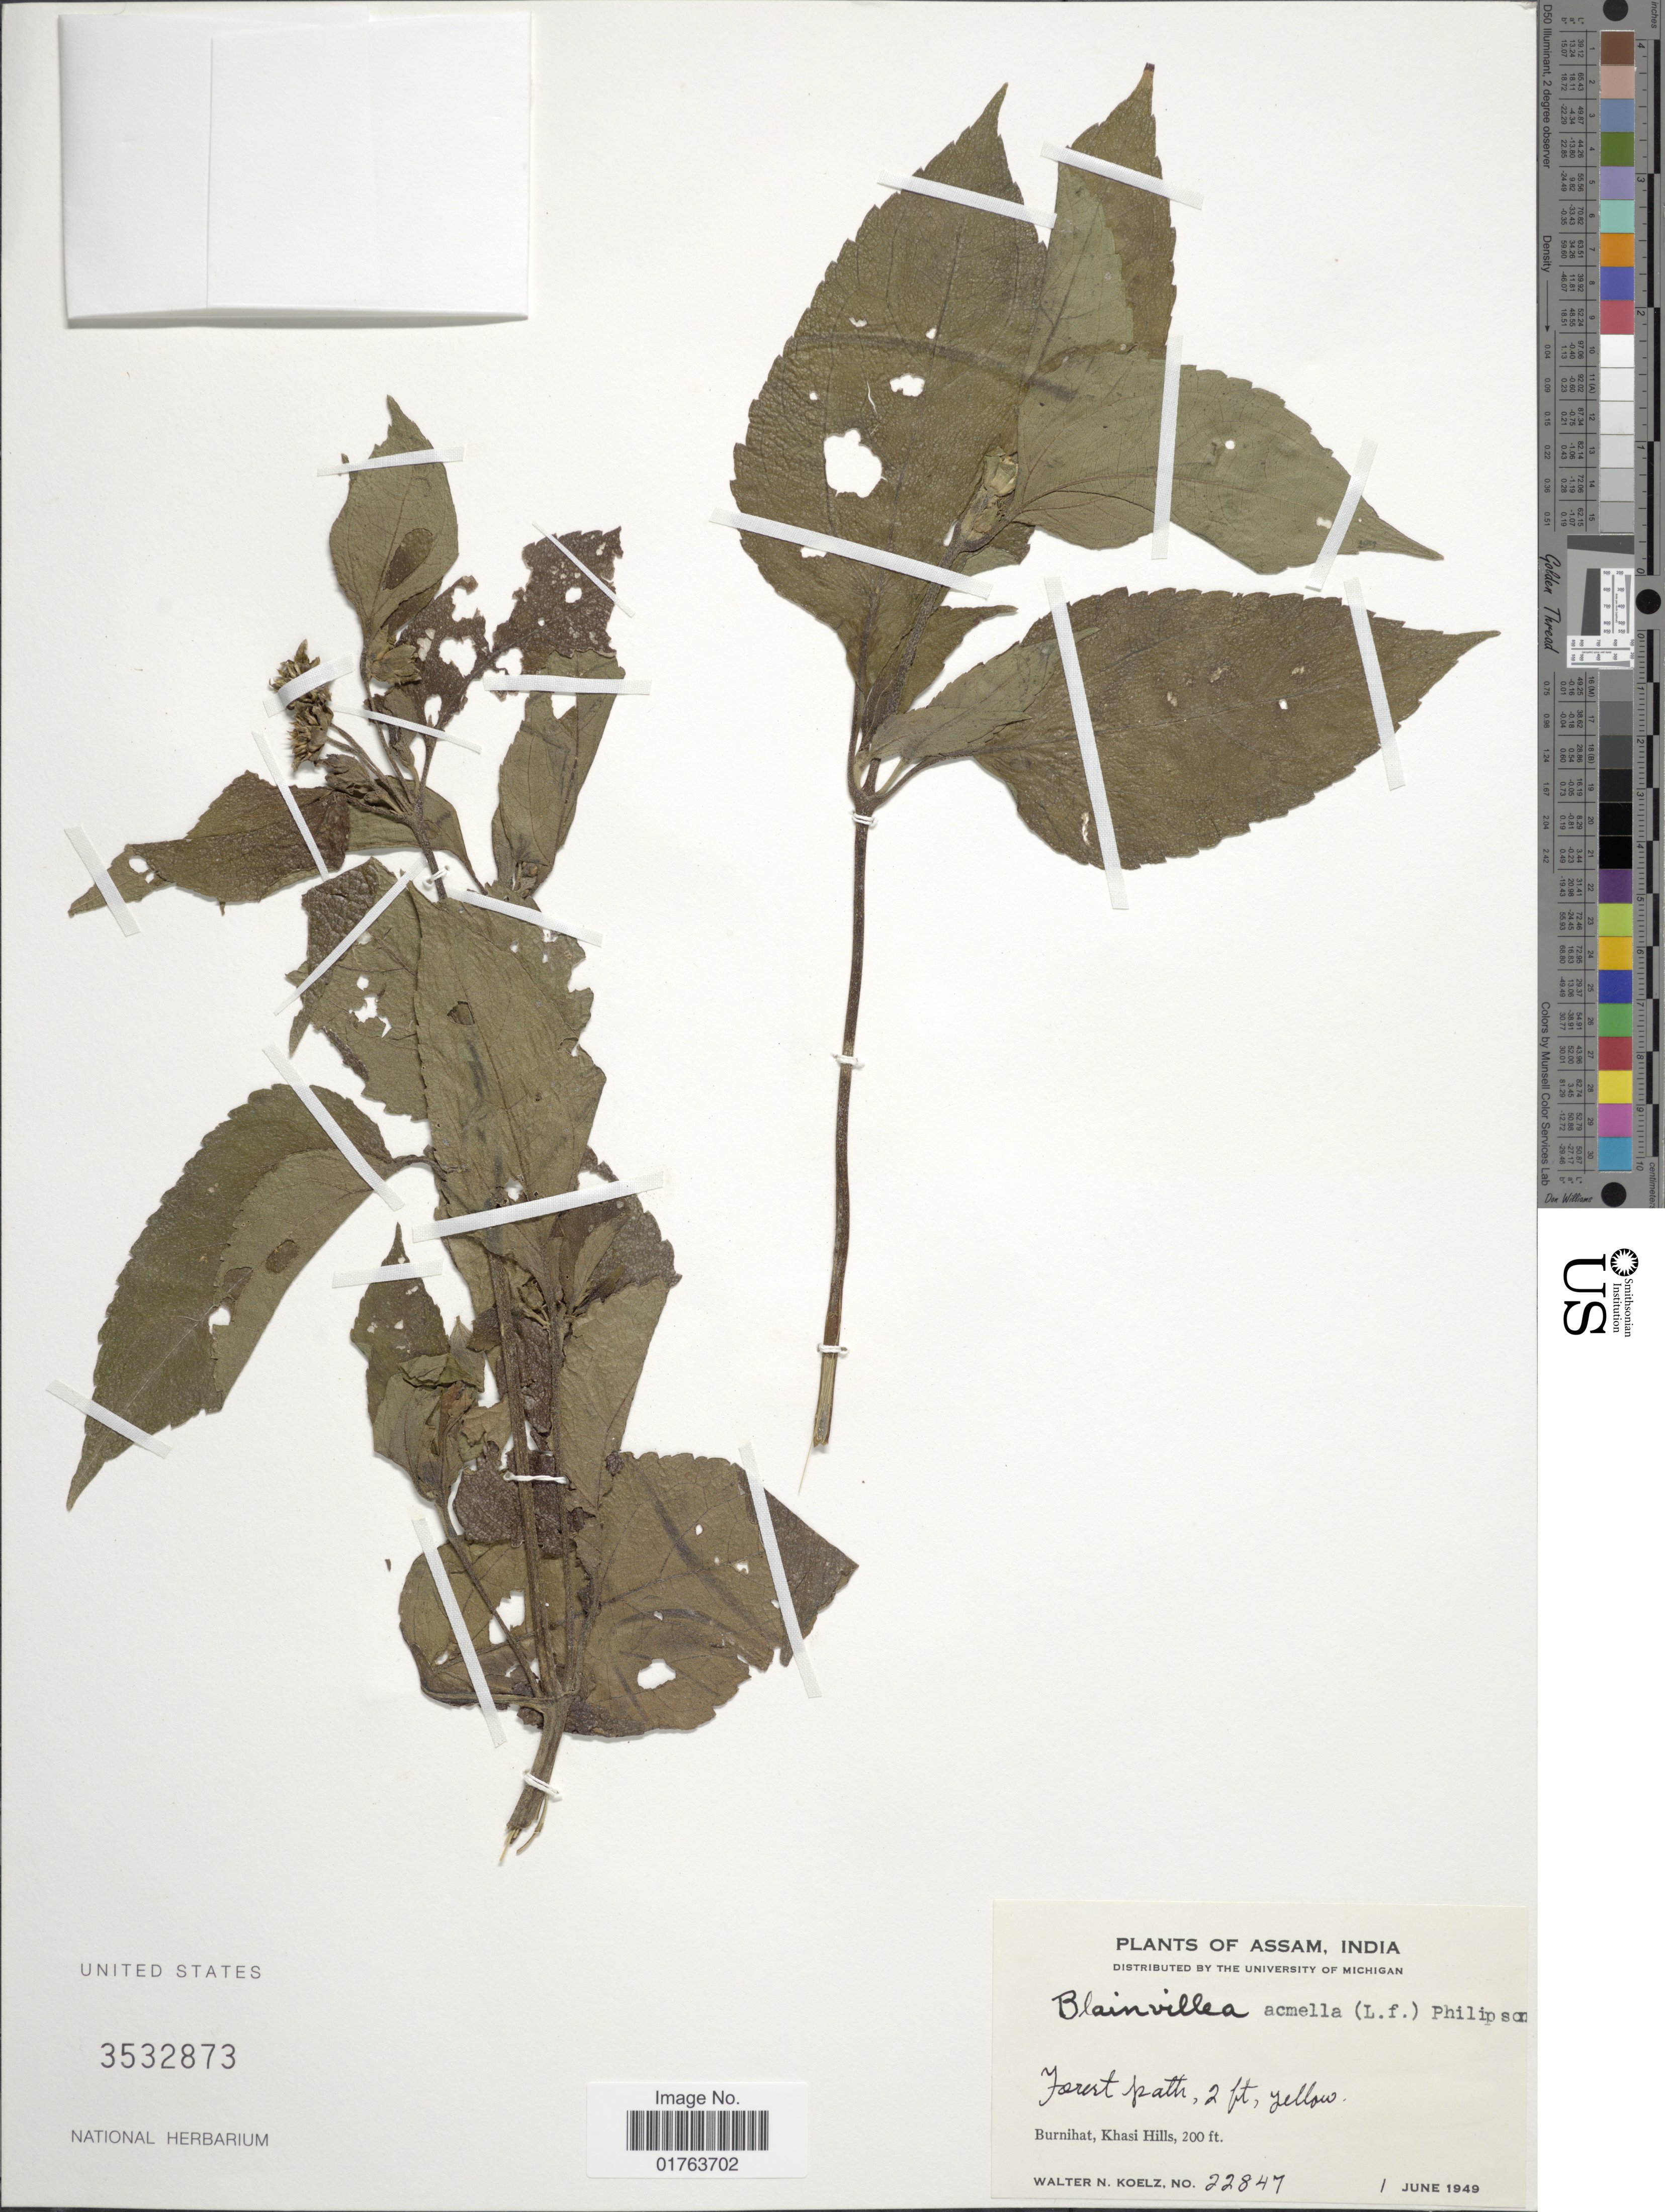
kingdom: Plantae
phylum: Tracheophyta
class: Magnoliopsida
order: Asterales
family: Asteraceae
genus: Blainvillea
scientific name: Blainvillea acmella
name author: (L.) Philipson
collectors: W. N. Koelz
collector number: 22847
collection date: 1949-06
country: India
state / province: Meghalaya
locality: Burnihat, Khasi Hills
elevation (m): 61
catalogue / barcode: US 3532873